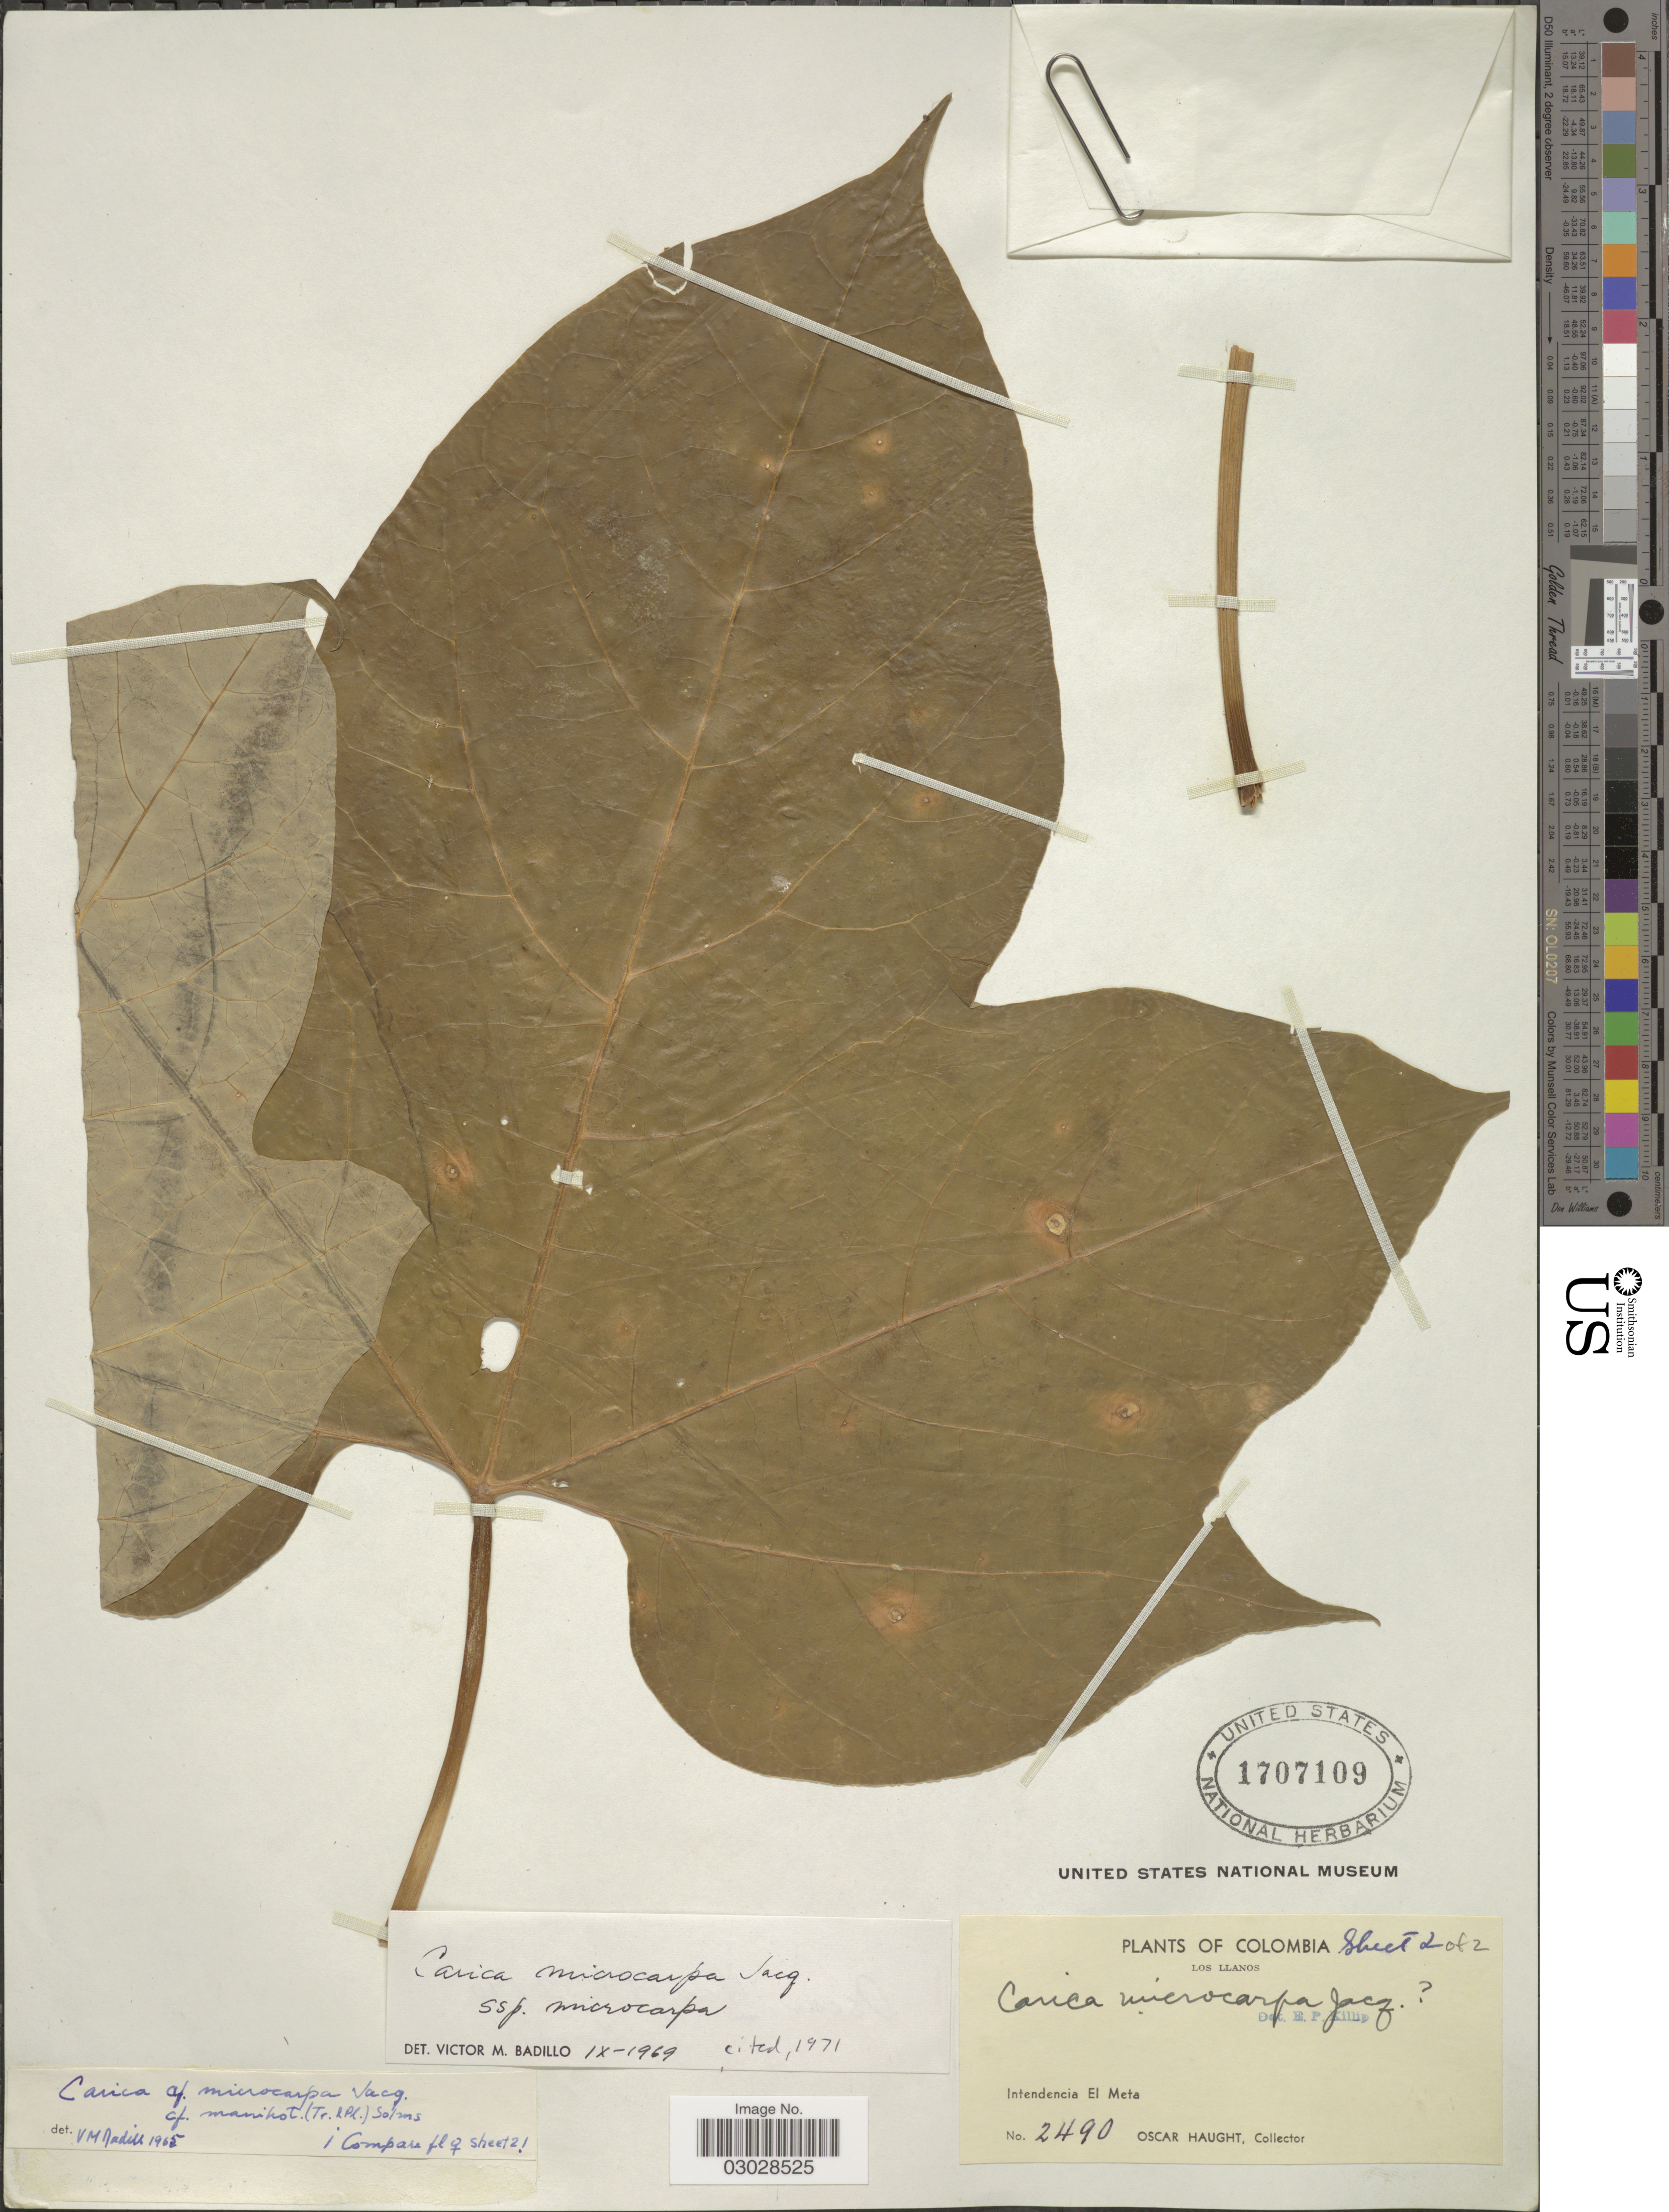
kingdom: Plantae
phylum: Tracheophyta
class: Magnoliopsida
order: Brassicales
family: Caricaceae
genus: Vasconcellea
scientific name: Vasconcellea microcarpa subsp. microcarpa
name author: (Jacq.) A. DC.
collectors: O. L. Haught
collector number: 2490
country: Colombia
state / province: Meta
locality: Los Llanos.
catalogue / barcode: US 1707109